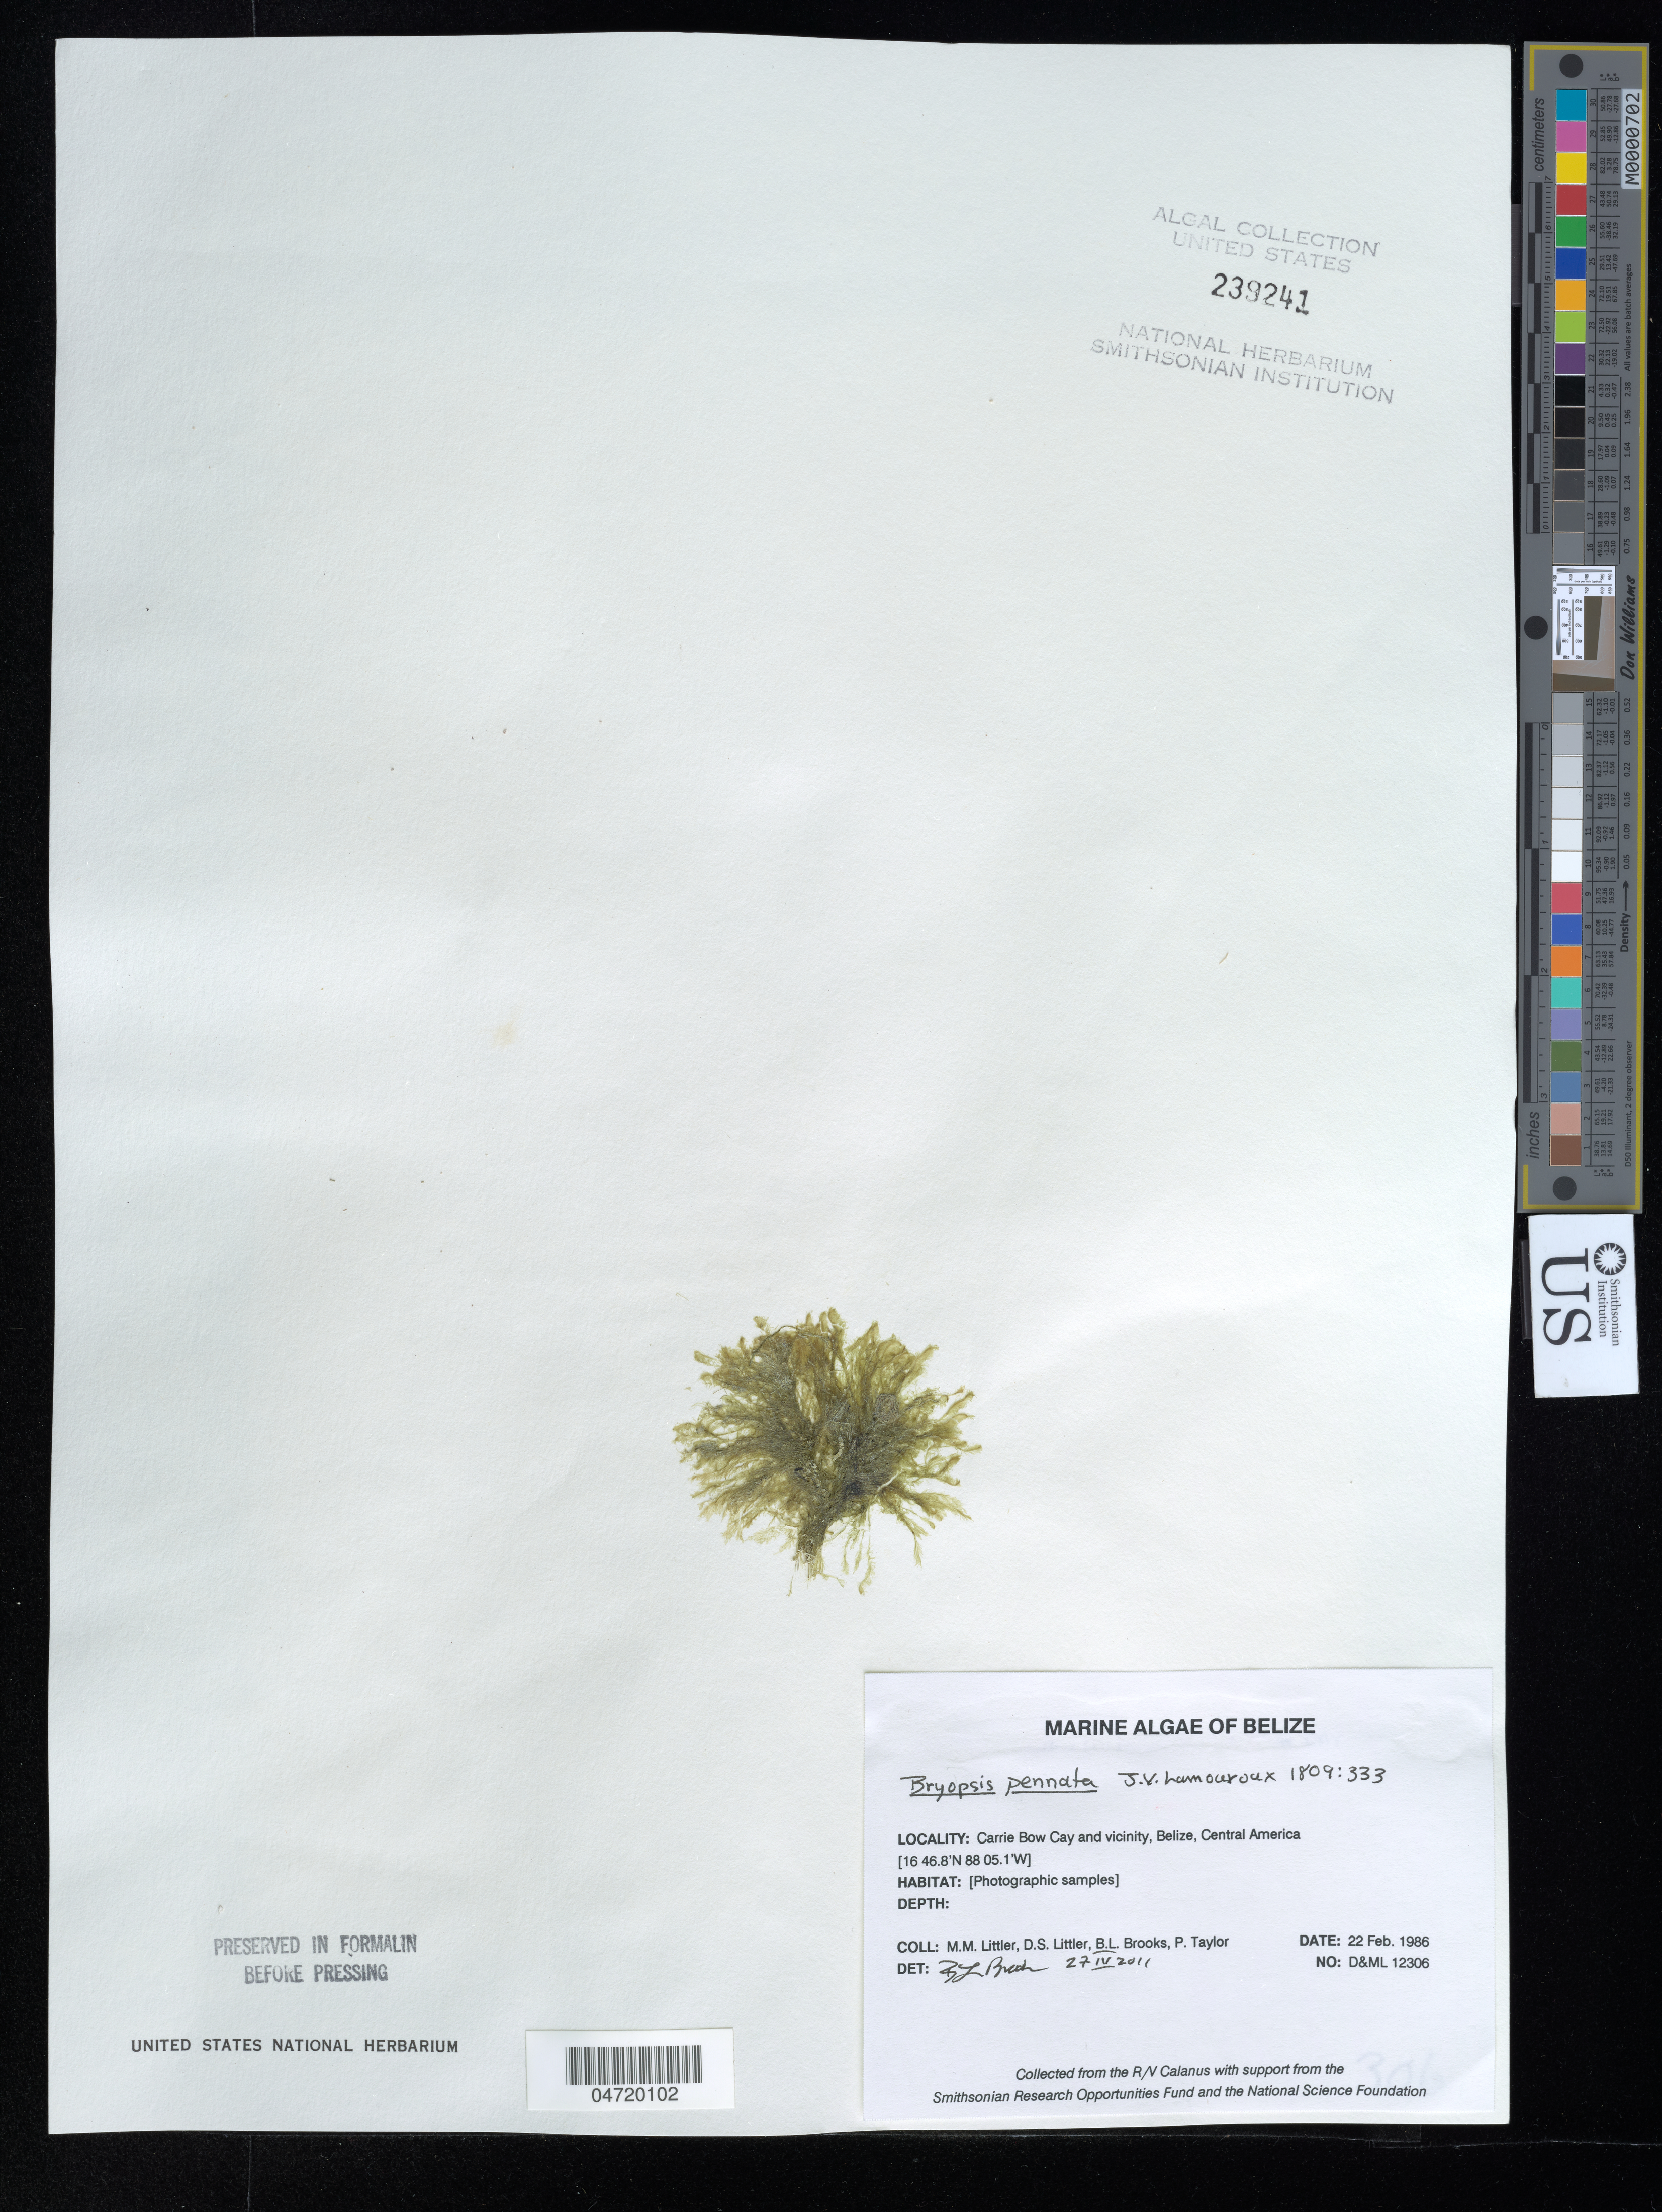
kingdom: Plantae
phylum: Chlorophyta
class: Ulvophyceae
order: Bryopsidales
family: Bryopsidaceae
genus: Bryopsis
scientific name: Bryopsis pennata var. secunda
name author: (Harv.) Collins & Herv.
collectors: M. M. Littler, D. S. Littler, B. Brooks & P. Taylor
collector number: D&ML12306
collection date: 1986-02-22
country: Belize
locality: Carrie Bow Cay and vicinity.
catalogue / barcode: US 239241